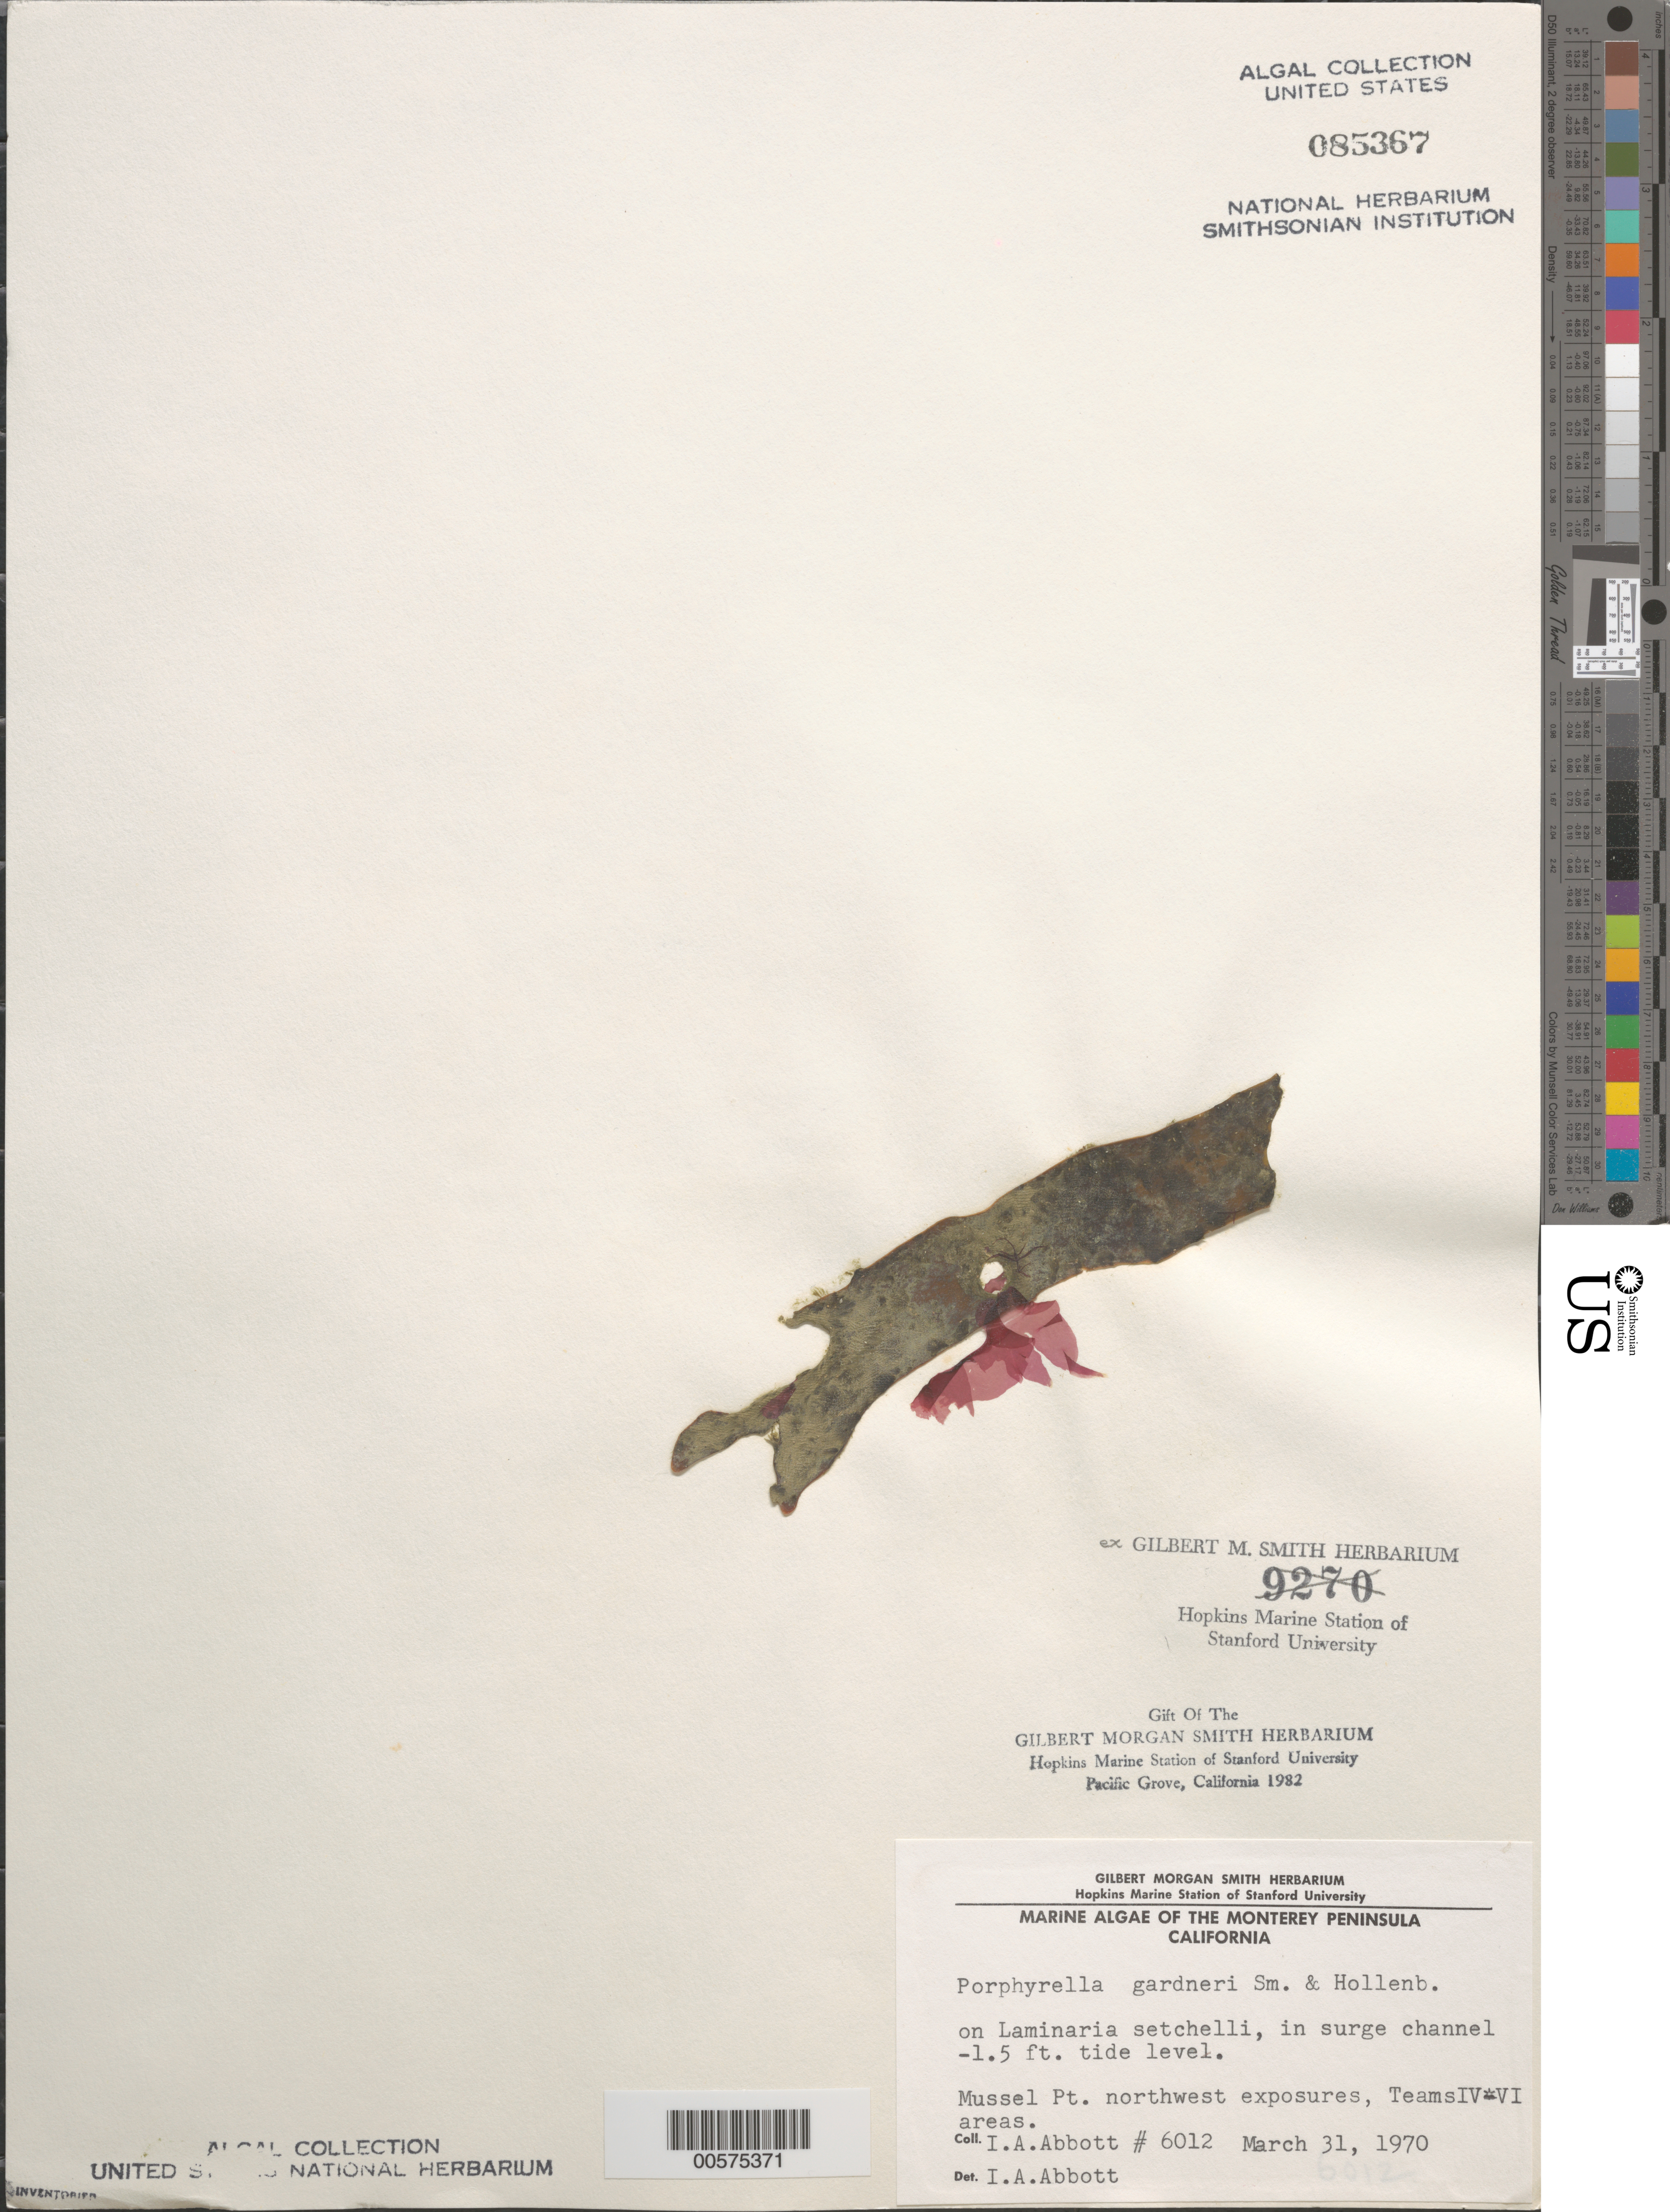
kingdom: Plantae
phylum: Rhodophyta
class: Bangiophyceae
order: Bangiales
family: Bangiaceae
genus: Pyropia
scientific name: Pyropia gardneri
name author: (G.M. Sm. & Hollenb.) S.C. Lindstrom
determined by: Algae name updating Project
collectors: I. A. Abbott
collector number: IAA 6012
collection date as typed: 31 Mar 1970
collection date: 1970-03-31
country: United States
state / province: California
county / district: Monterey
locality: Mussel Point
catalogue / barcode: US 85367